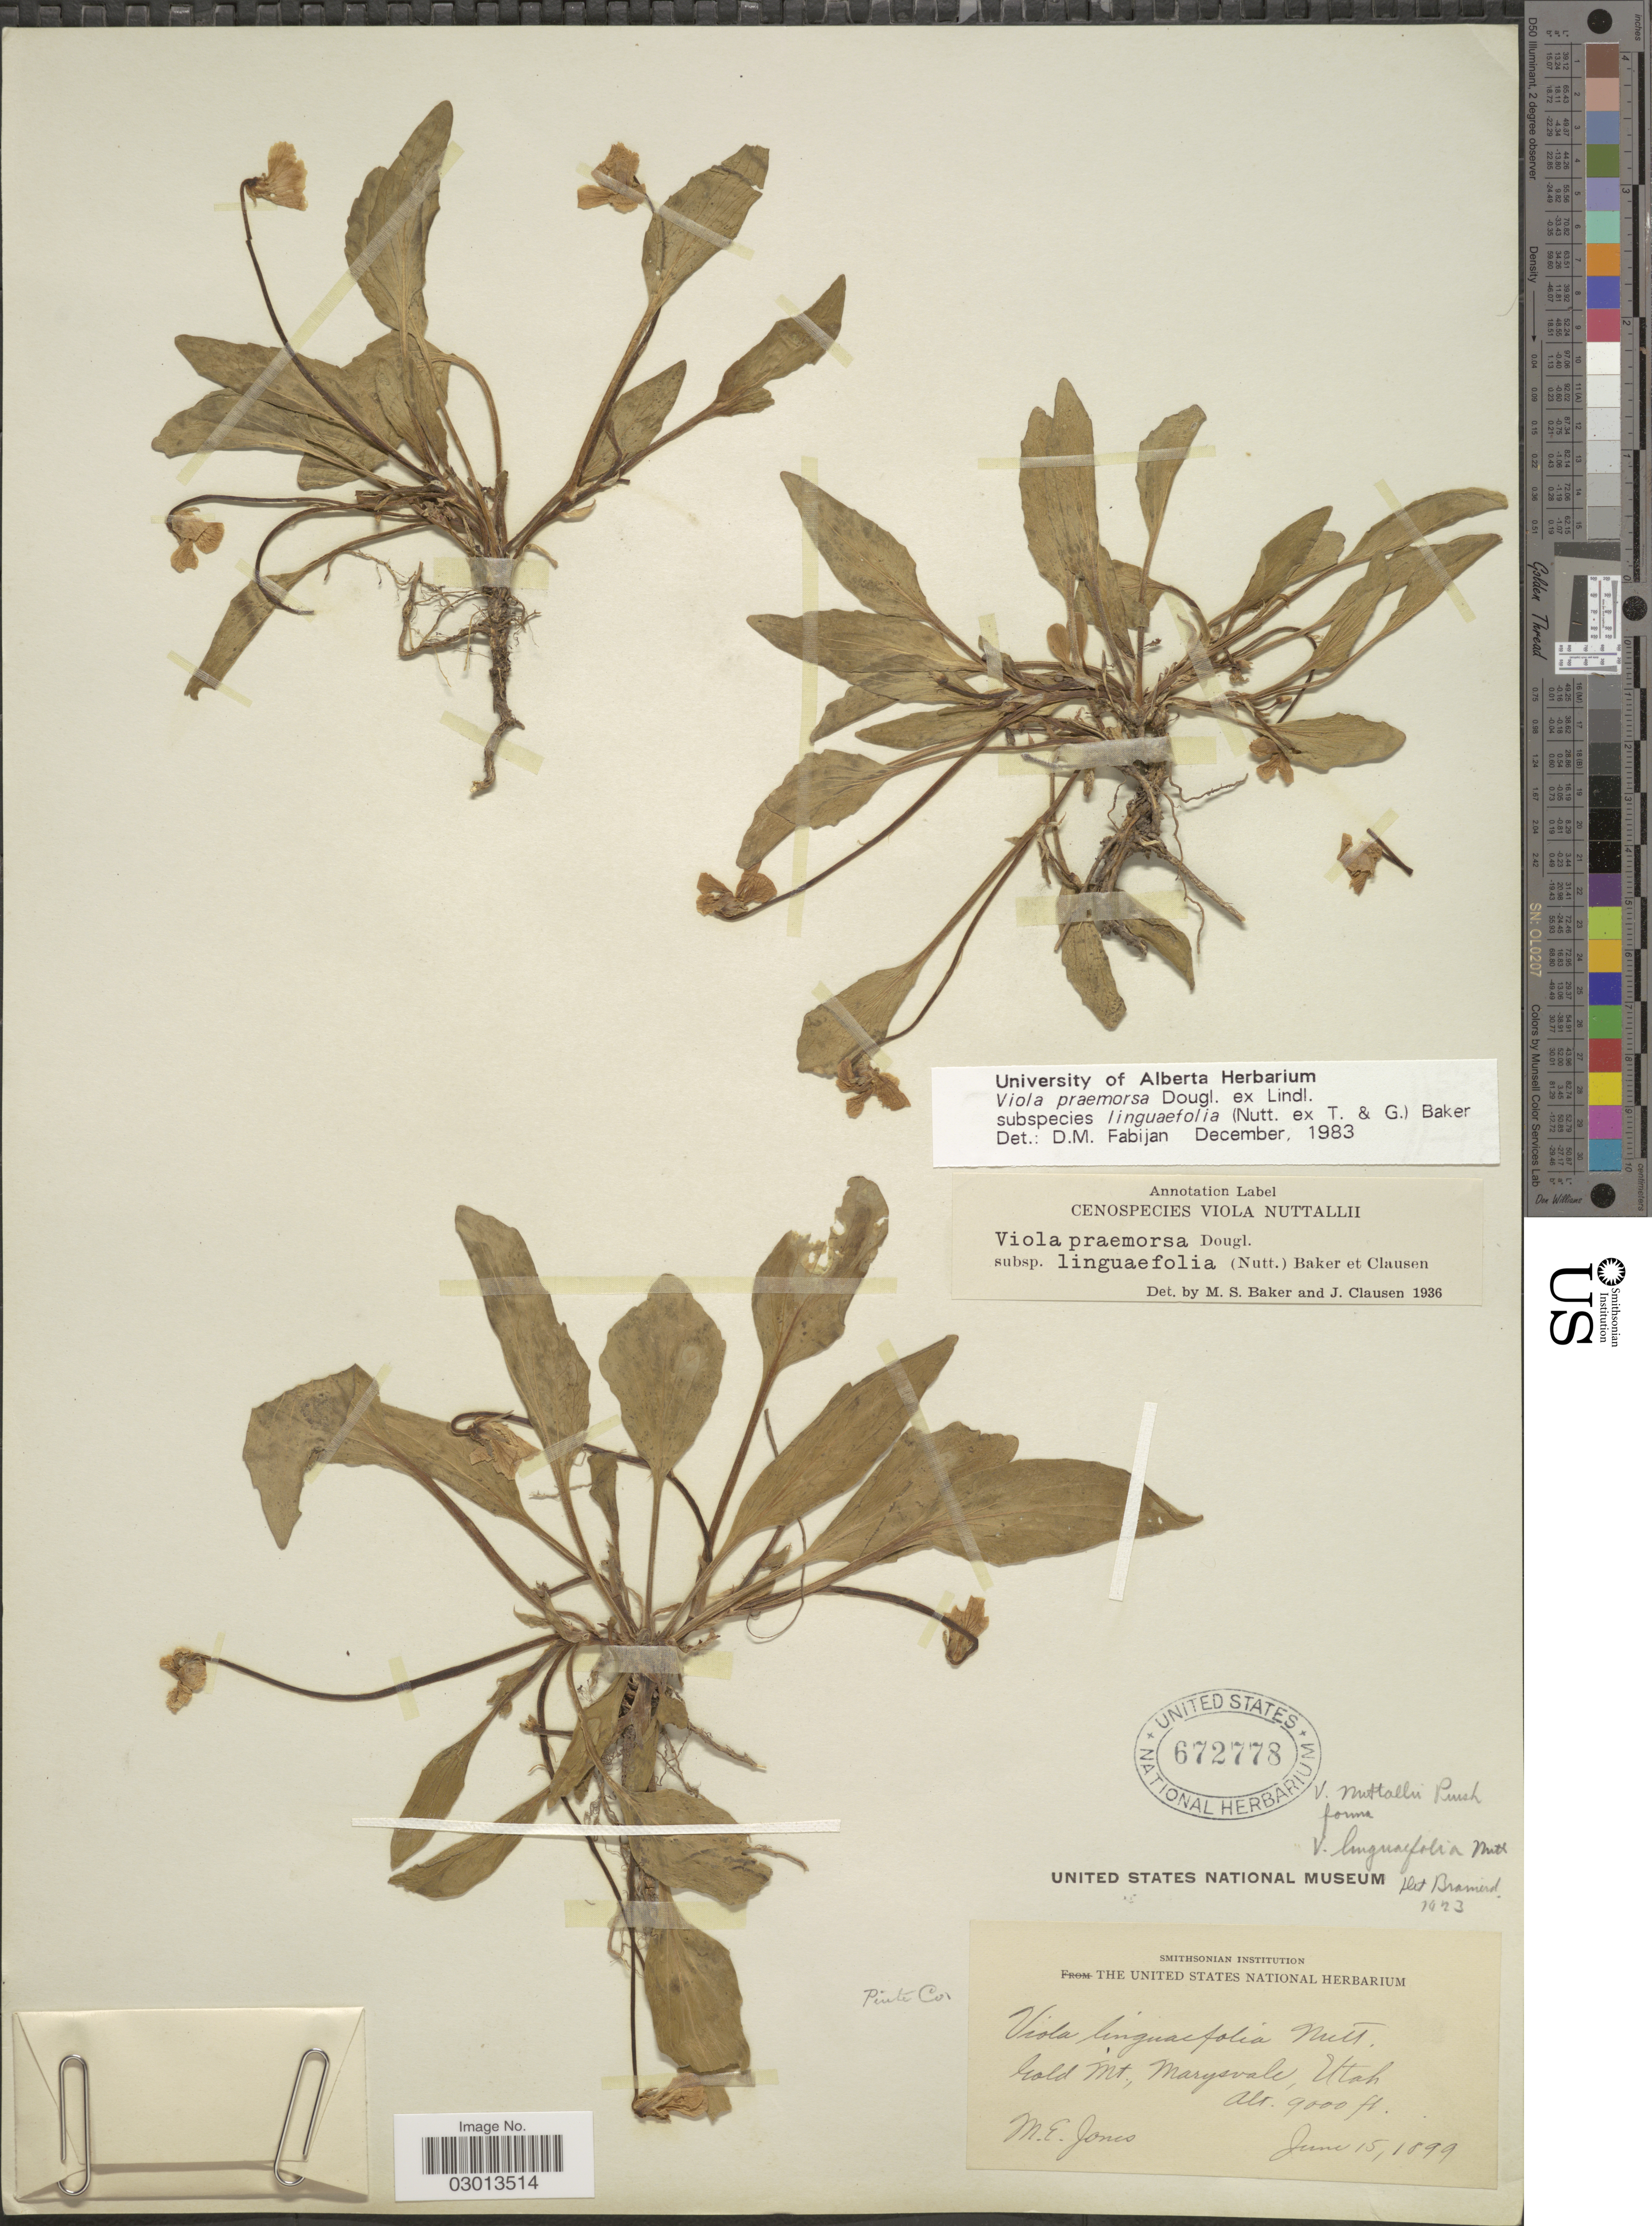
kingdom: Plantae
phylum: Tracheophyta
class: Magnoliopsida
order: Malpighiales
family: Violaceae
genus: Viola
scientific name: Viola praemorsa subsp. linguifolia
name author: (Nutt.) M.S. Baker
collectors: M. E. Jones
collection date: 1899-06-15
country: United States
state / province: Utah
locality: Piute Co. Gold Mt., Marysvale.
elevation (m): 2743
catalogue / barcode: US 672778